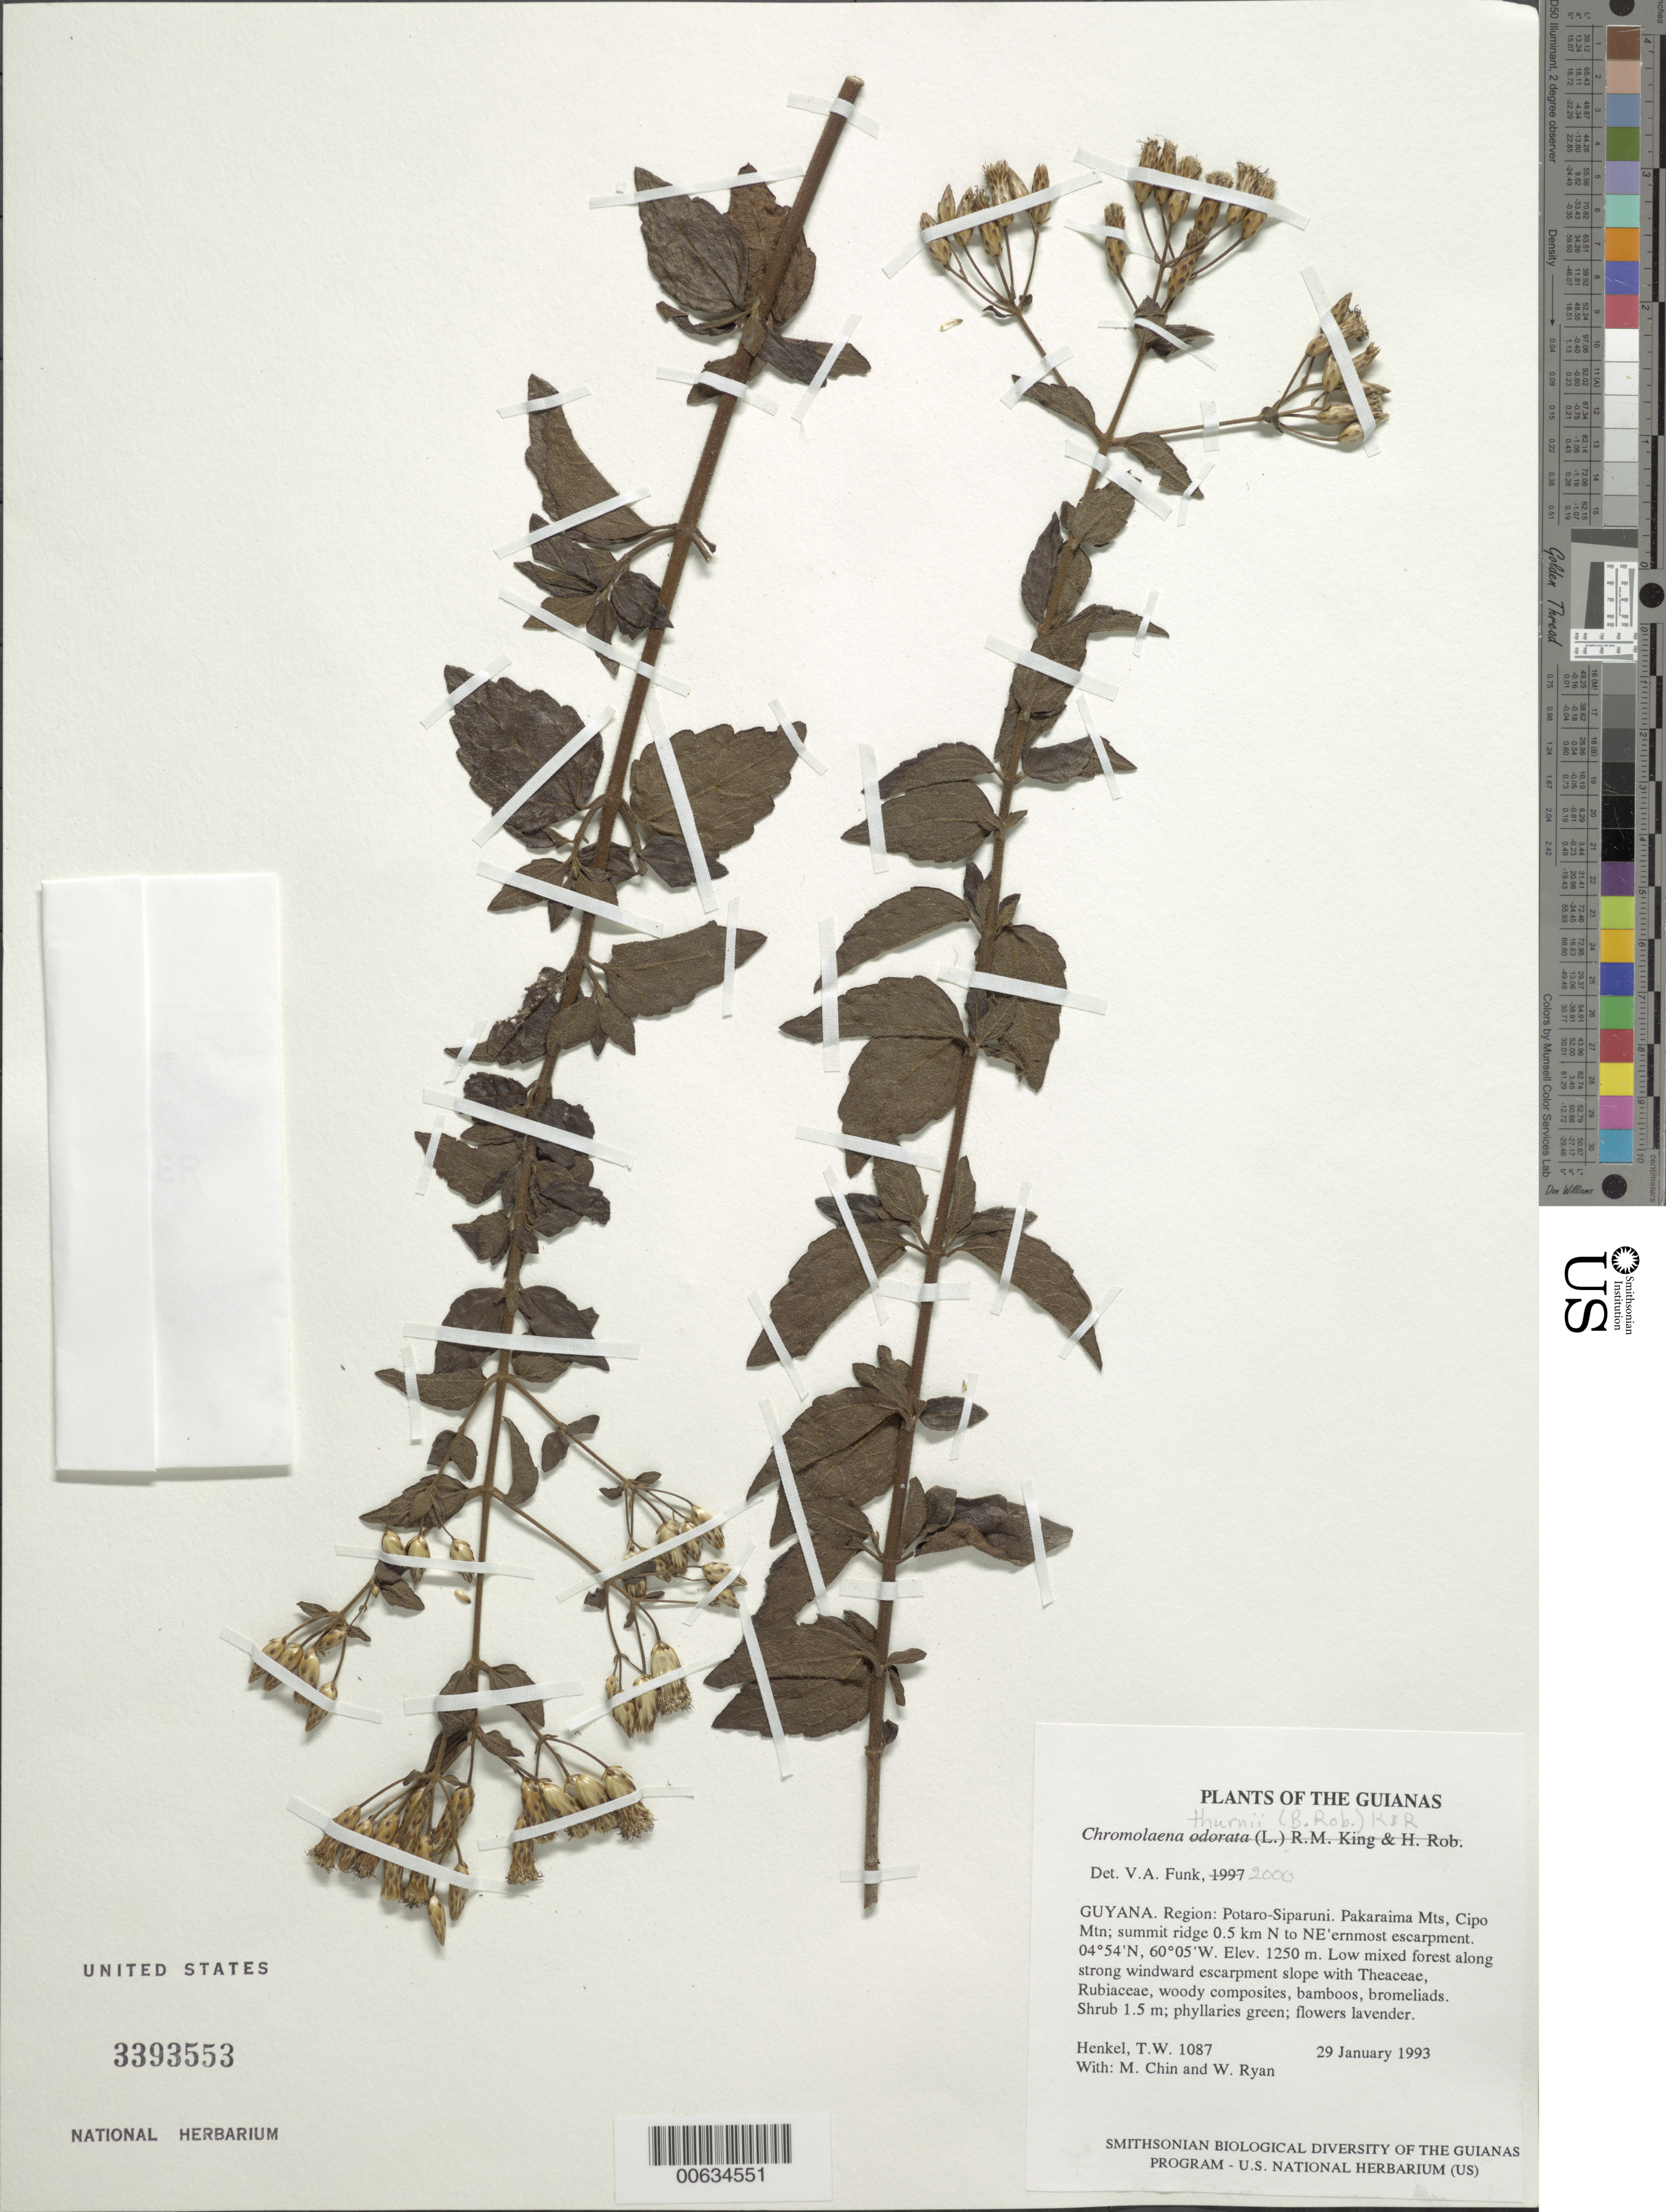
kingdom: Plantae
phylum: Tracheophyta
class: Magnoliopsida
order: Asterales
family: Asteraceae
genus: Chromolaena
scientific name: Chromolaena thurnii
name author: (B.L. Rob.) R.M. King & H. Rob.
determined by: Funk, Vicki A., (BOT), Smithsonian Institution - National Museum of Natural History (UNITED STATES)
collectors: T. Henkel, M. Chin & W. Ryan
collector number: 1087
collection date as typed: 29 January 1993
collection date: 1993-01-29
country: Guyana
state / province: Potaro-Siparuni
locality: Pakaraima Mts, Cipo Mtn; summit ridge 0.5 km N to NE'ernmost escarpment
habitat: Low mixed forest along strong windward escarpment slope with Theaceae, Rubiaceae, woody composites, bamboos, bromeliads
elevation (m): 1250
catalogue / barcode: US 3393553